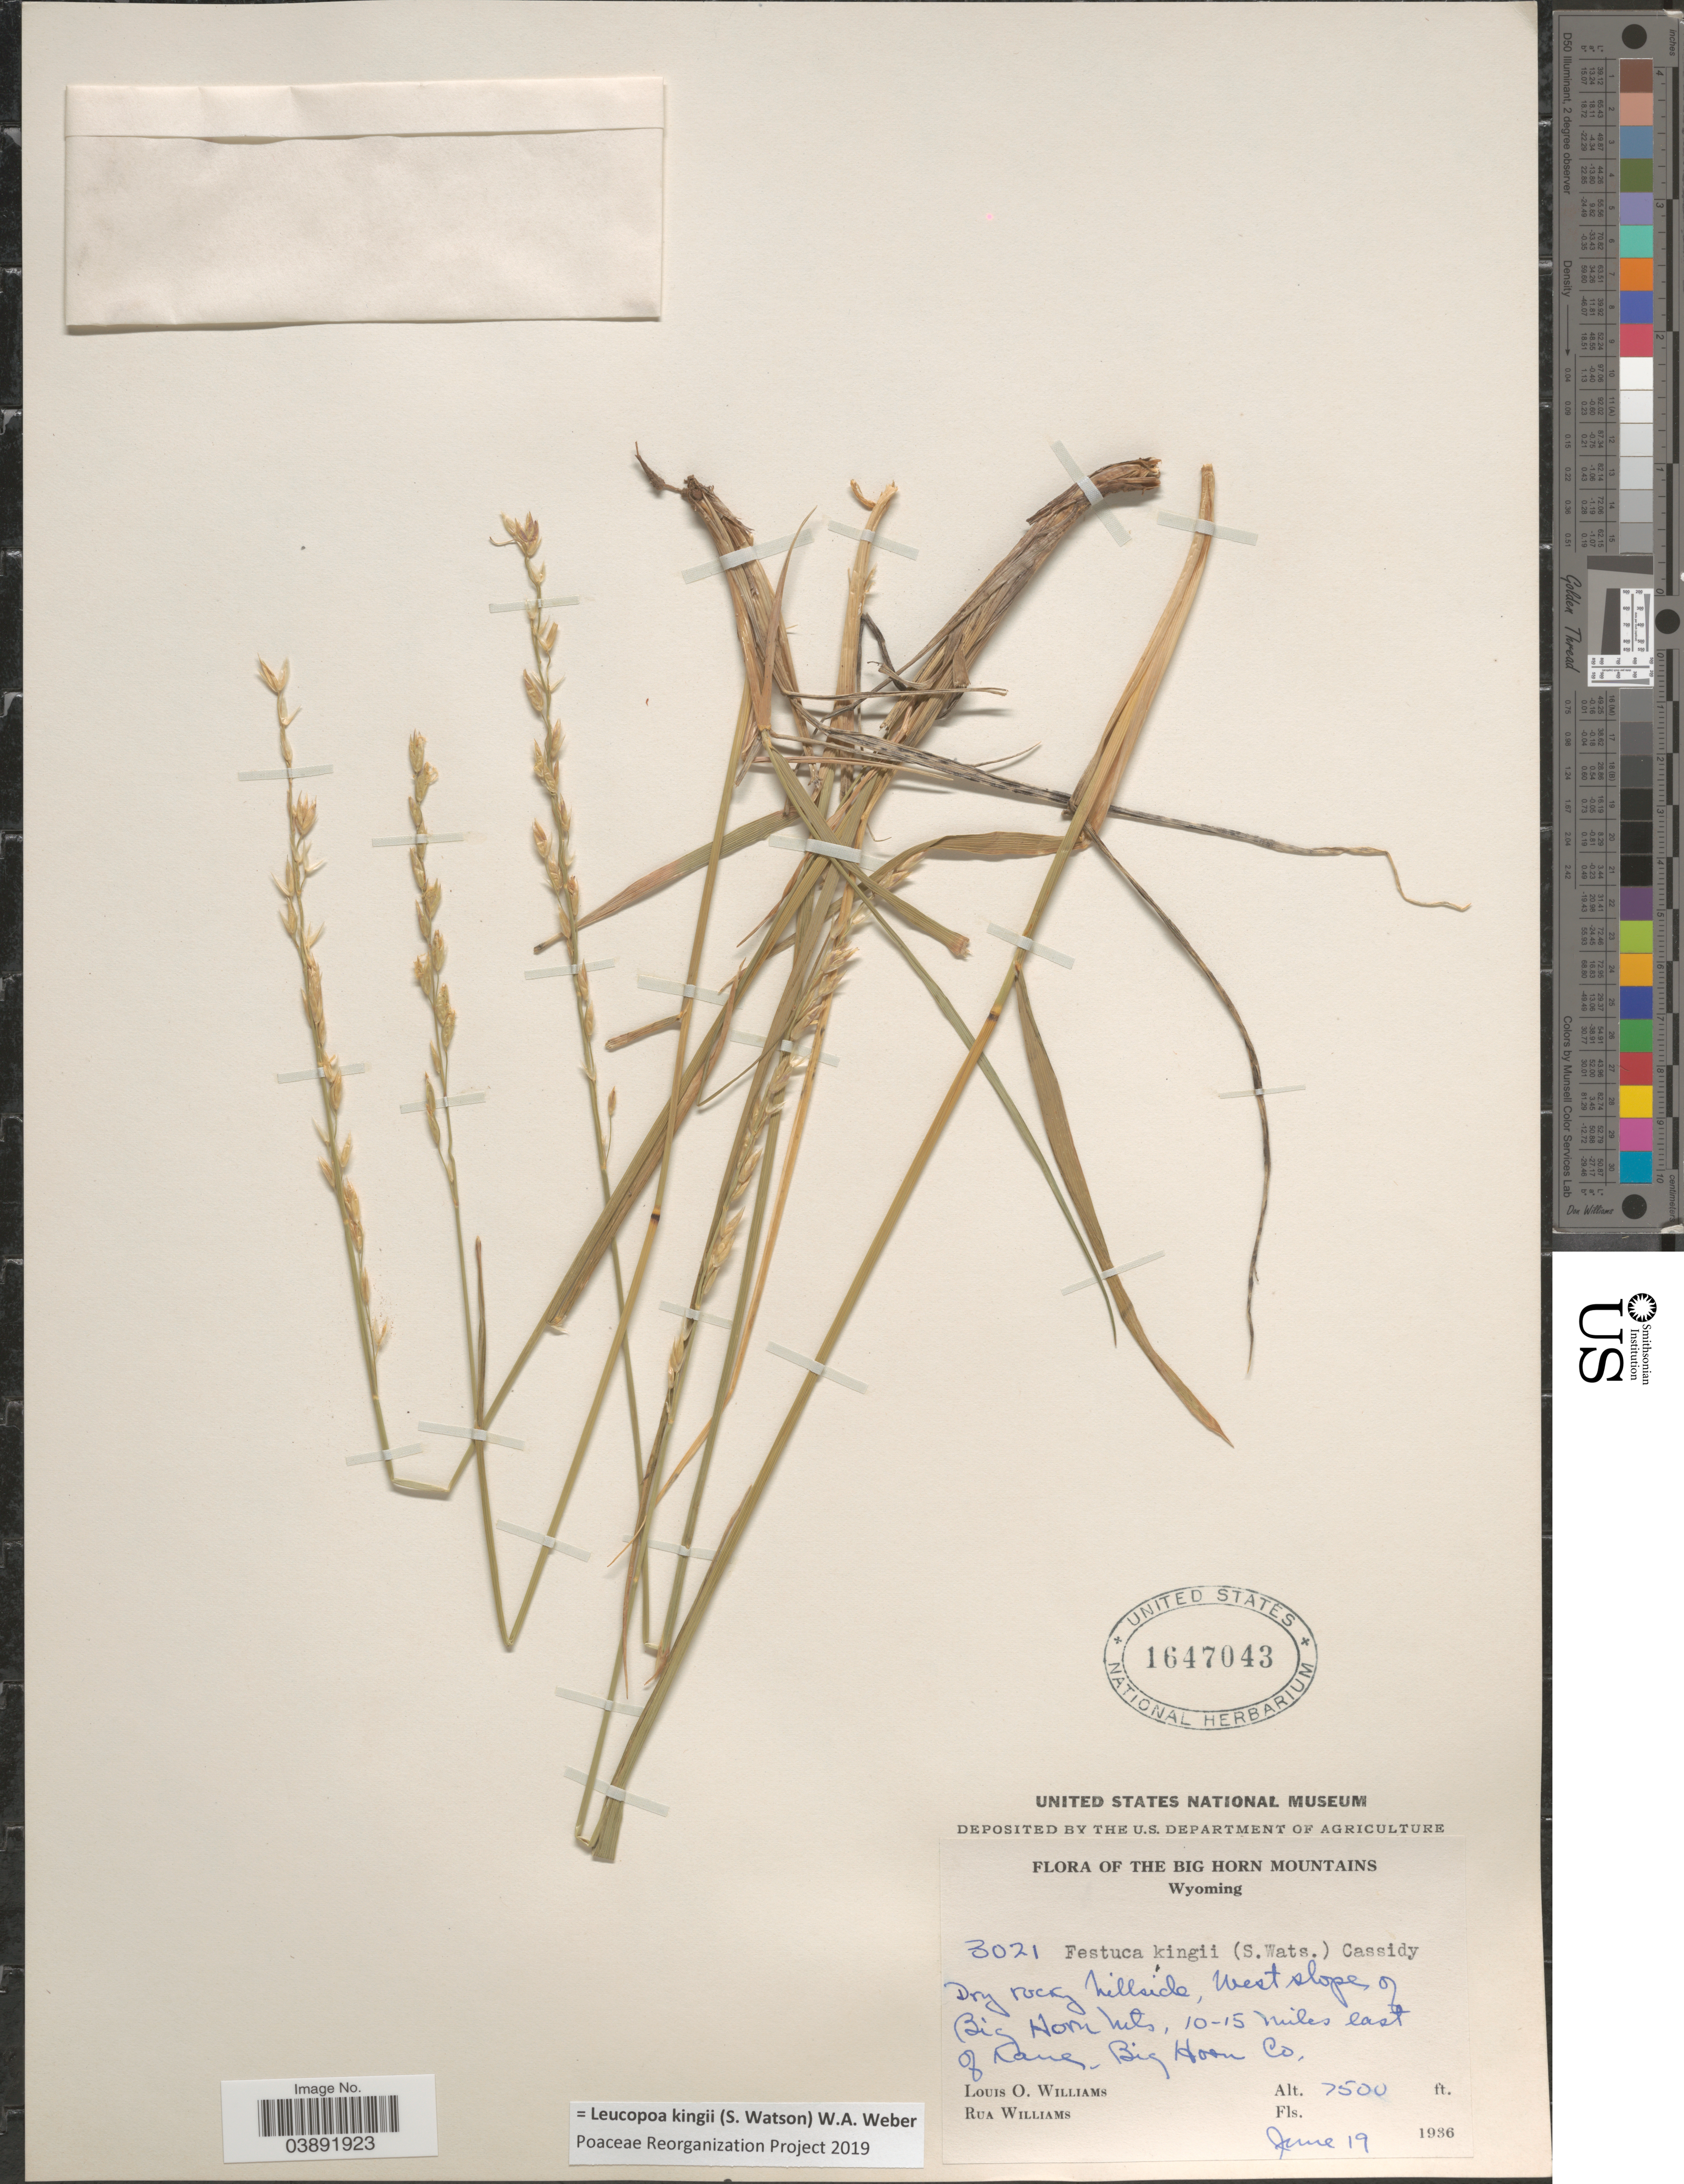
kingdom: Plantae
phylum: Tracheophyta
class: Liliopsida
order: Poales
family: Poaceae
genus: Hesperochloa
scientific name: Hesperochloa kingii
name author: (S. Watson) Rydb.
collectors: L. O. Williams & R. P. Williams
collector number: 3021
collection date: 1936-06-19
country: United States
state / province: Wyoming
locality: The Big Horn Mountains. Dry rocky hillside, west slope of Big Horn Mts., 10-15 miles east of Kane, Big Horn Co.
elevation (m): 2286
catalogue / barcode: US 1647043